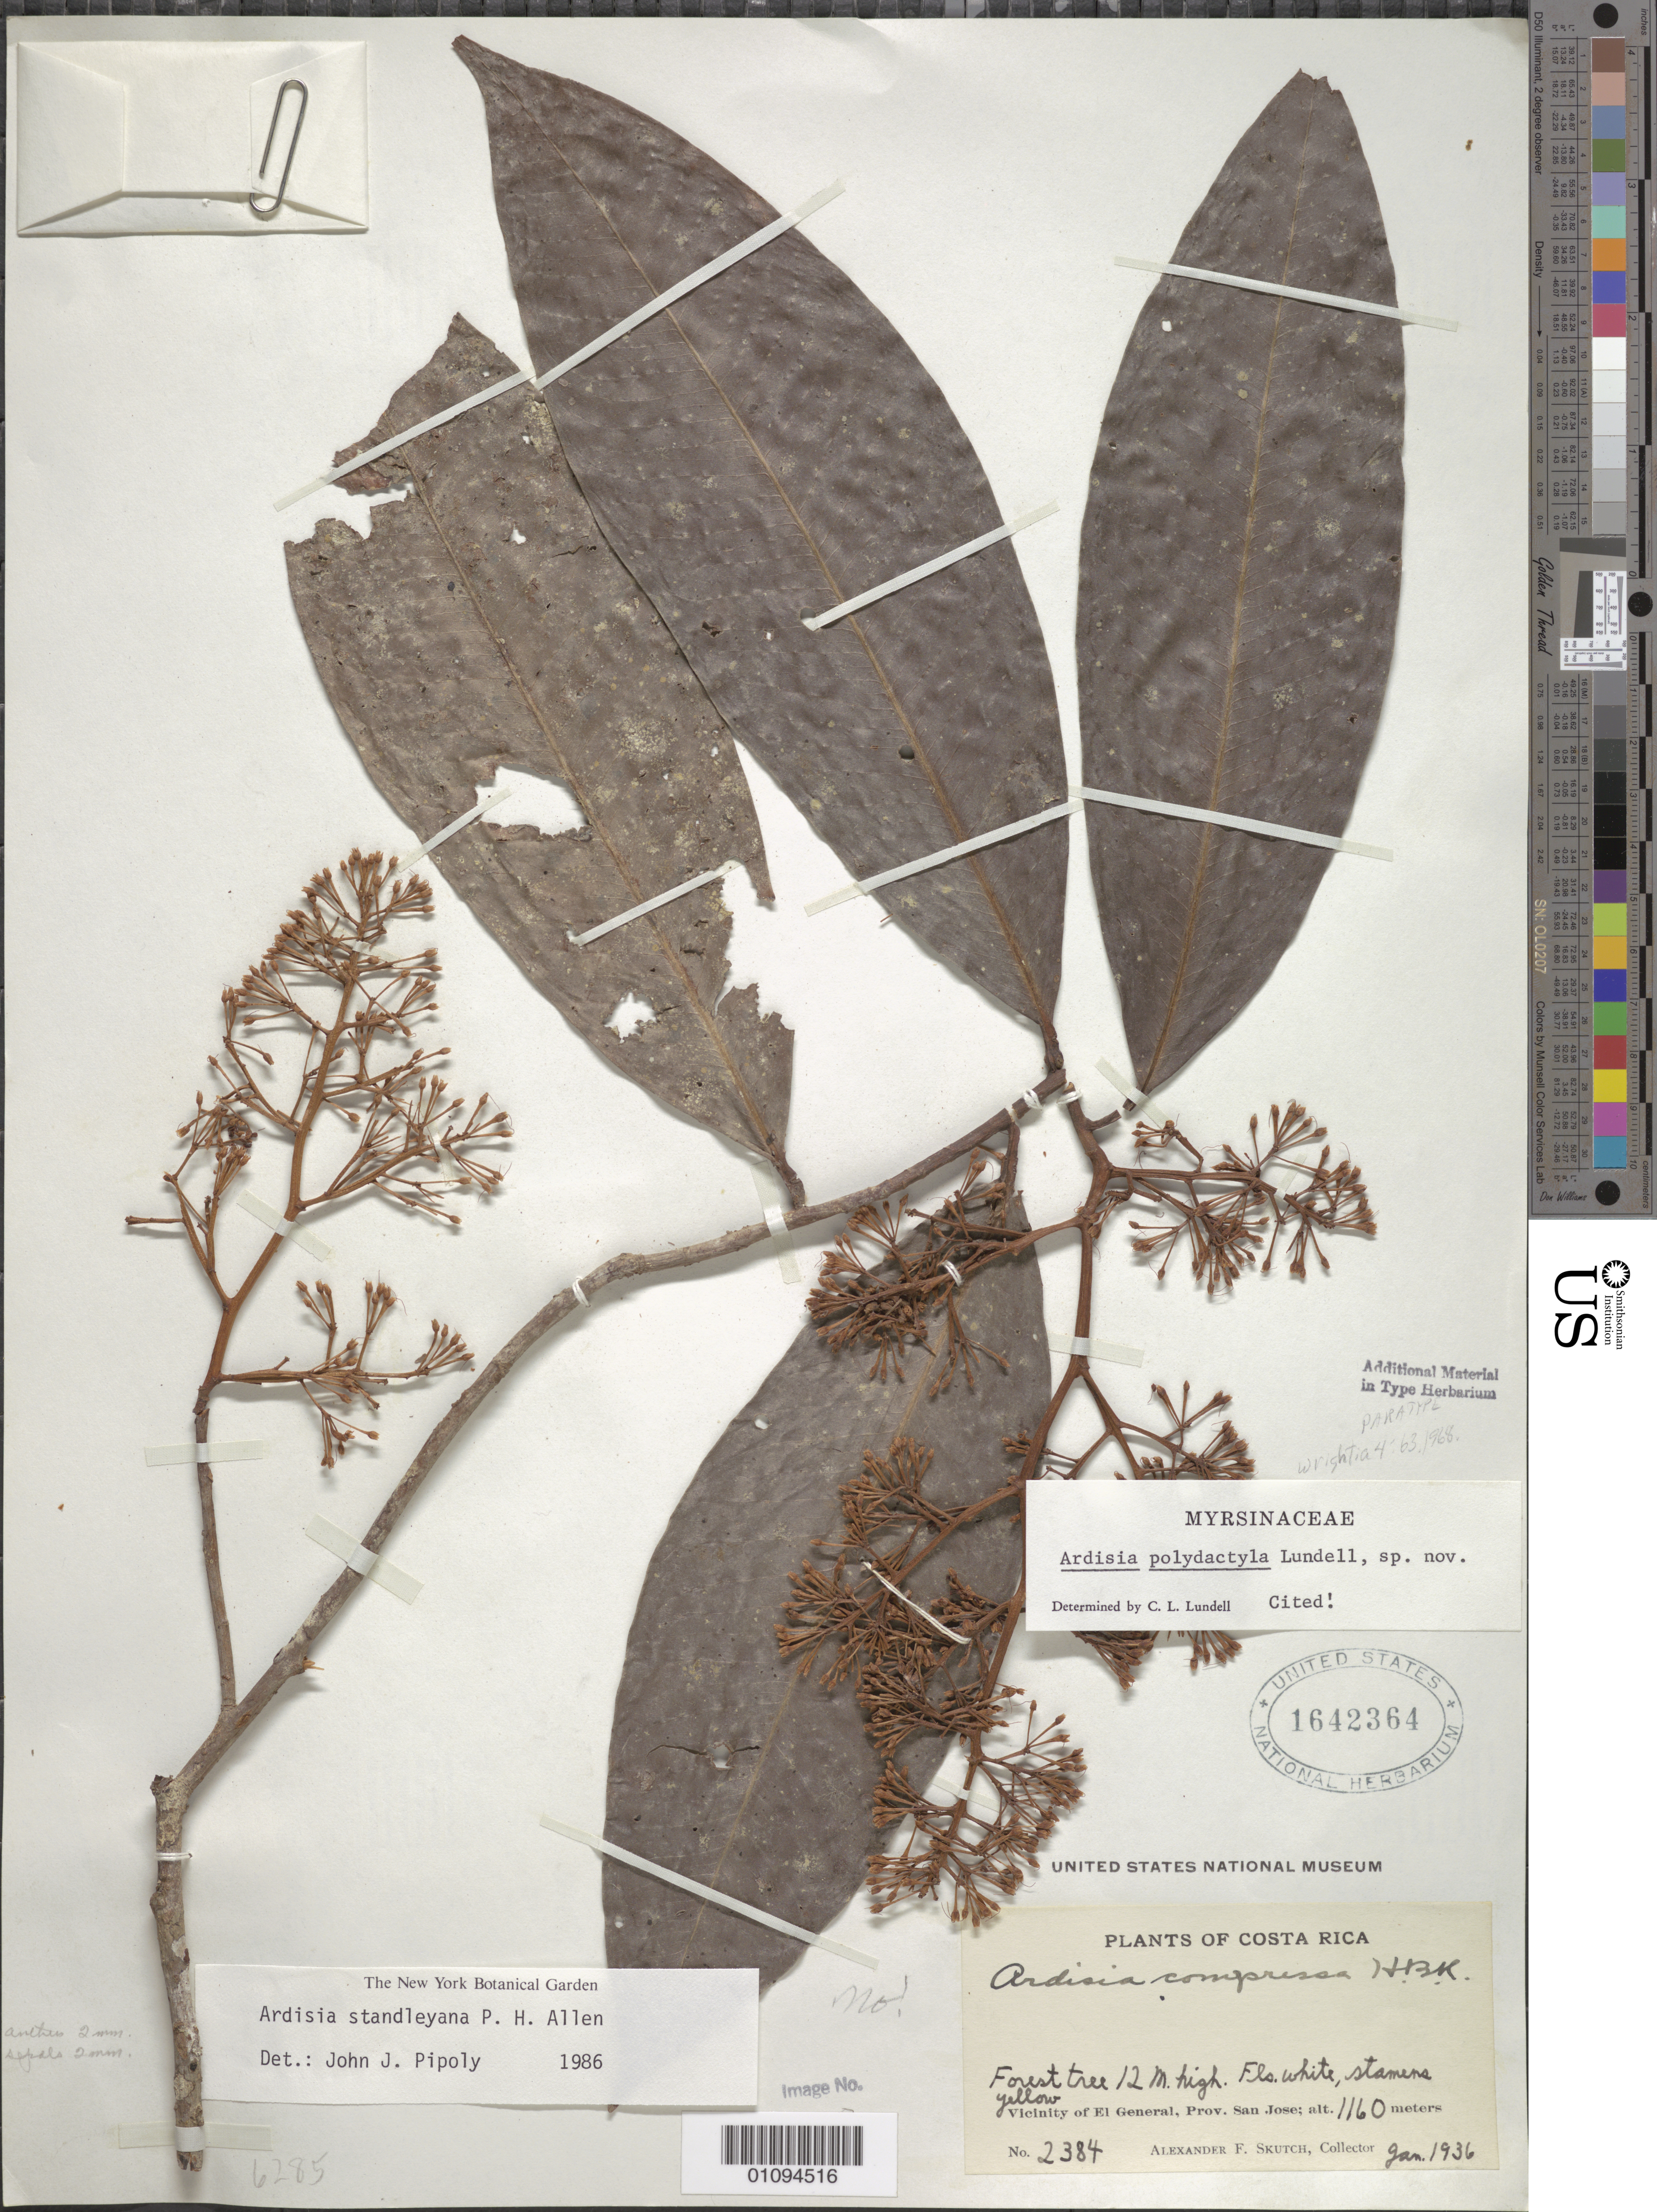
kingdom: Plantae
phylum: Tracheophyta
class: Magnoliopsida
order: Ericales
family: Primulaceae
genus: Ardisia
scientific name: Ardisia standleyana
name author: P.H. Allen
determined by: Pipoly, J. J., III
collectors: A. F. Skutch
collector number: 2384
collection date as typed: Jan 1936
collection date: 1936-01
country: Costa Rica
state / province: San José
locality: Vicinity of El General.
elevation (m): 1160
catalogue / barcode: US 1642364